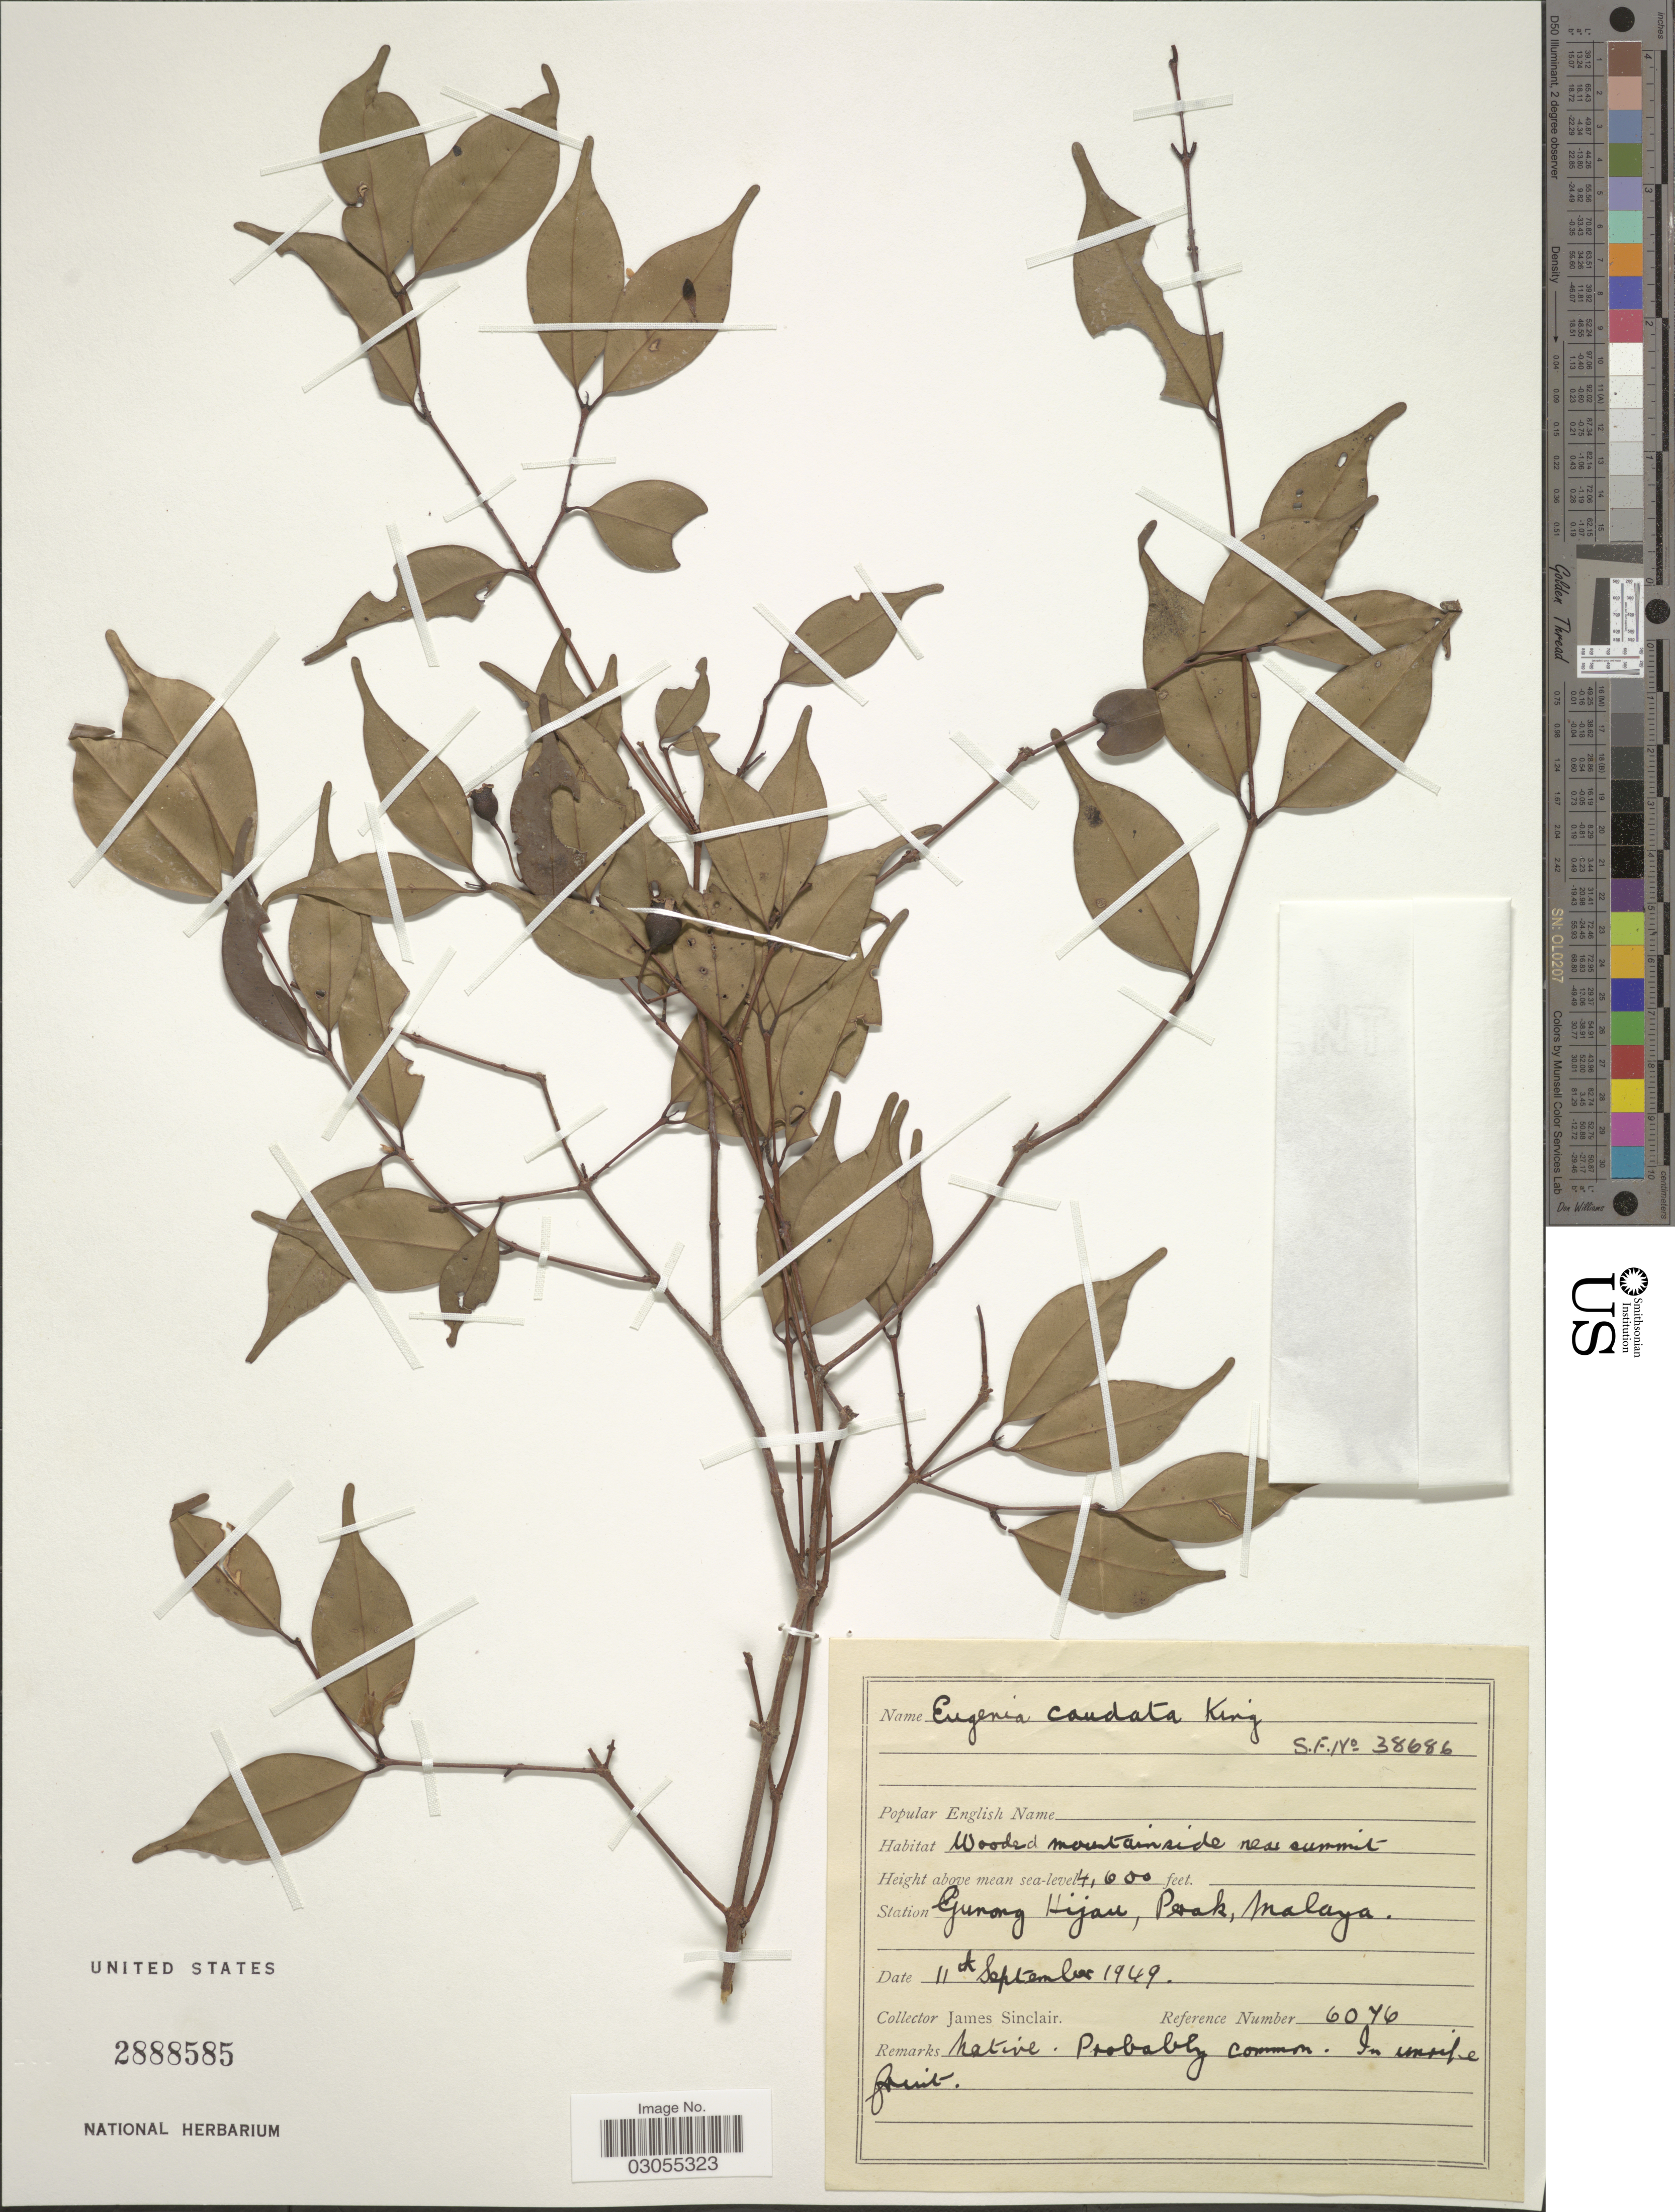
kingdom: Plantae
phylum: Tracheophyta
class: Magnoliopsida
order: Myrtales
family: Myrtaceae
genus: Syzygium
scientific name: Syzygium urophyllum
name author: Merr.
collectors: J. Sinclair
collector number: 6076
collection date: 1949-09-11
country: Malaysia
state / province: Perak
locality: Station Gunong Hijau, Malaya.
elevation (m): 1402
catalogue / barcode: US 2888585